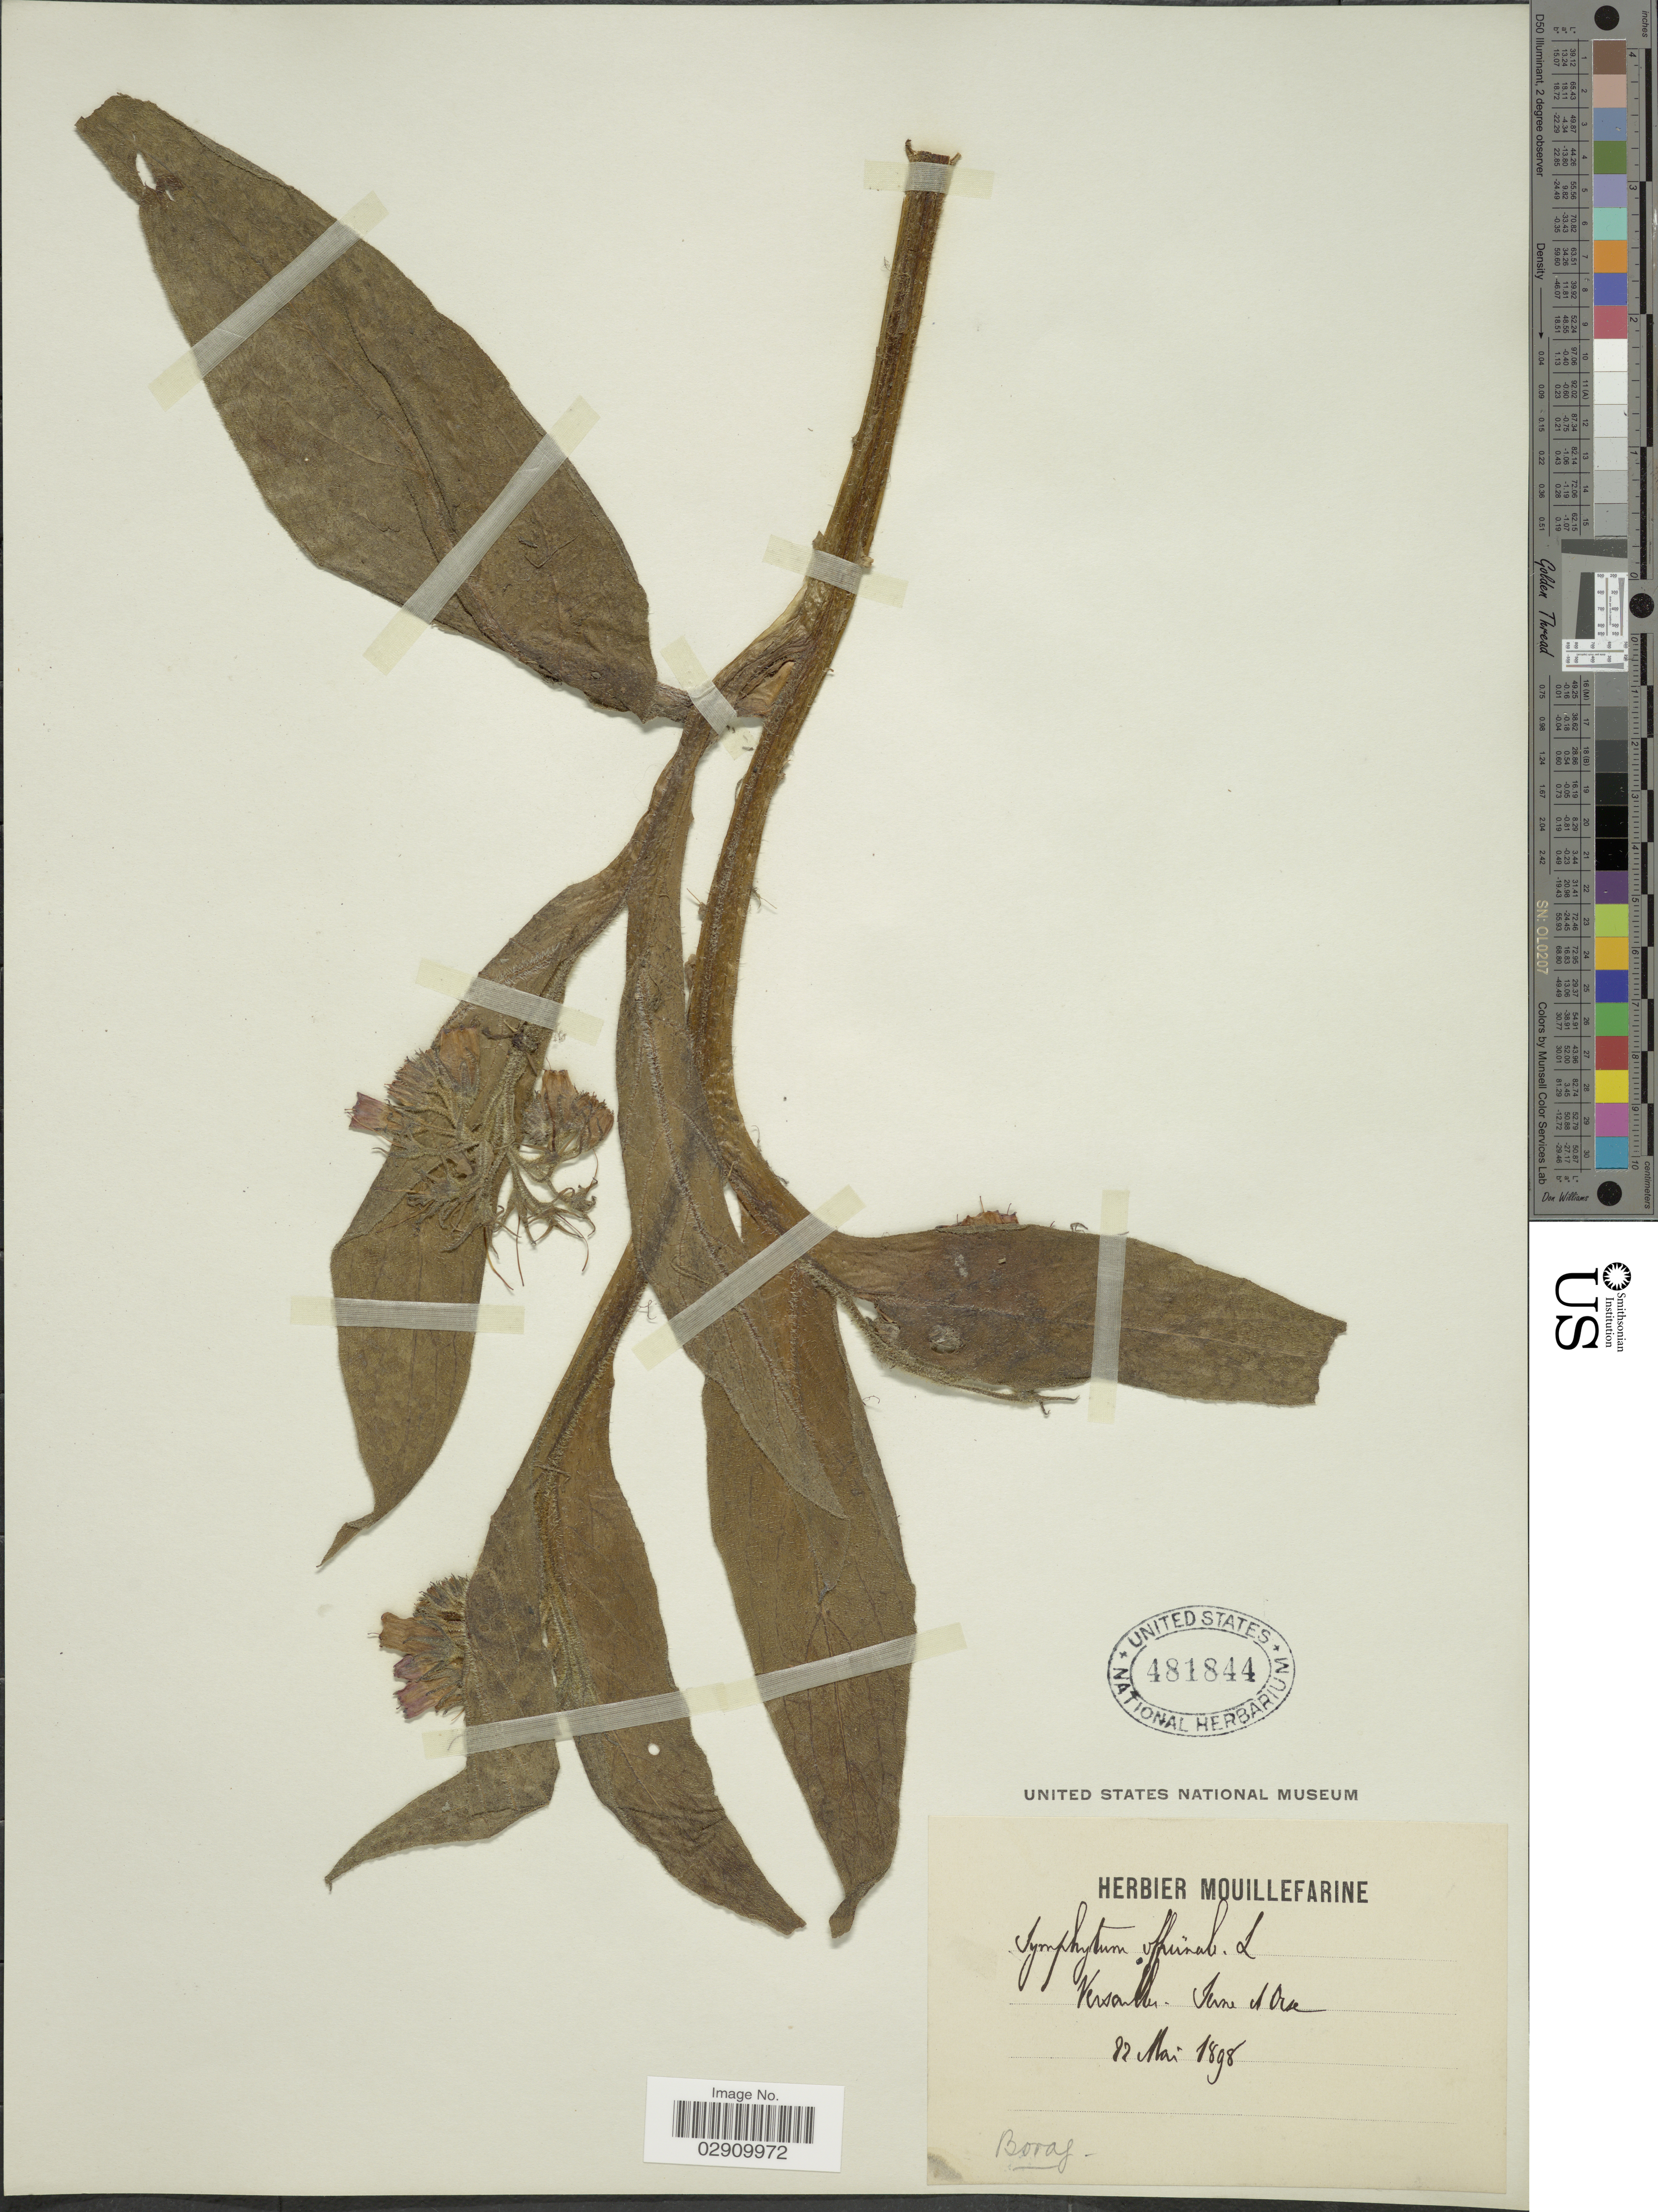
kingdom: Plantae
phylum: Tracheophyta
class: Magnoliopsida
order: Boraginales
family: Boraginaceae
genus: Symphytum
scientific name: Symphytum officinale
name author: L.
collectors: ex herb. Mouillefarine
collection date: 1898-05-22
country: France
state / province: Île-de-France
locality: Versailles, Seine et Oise.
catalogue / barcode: US 481844